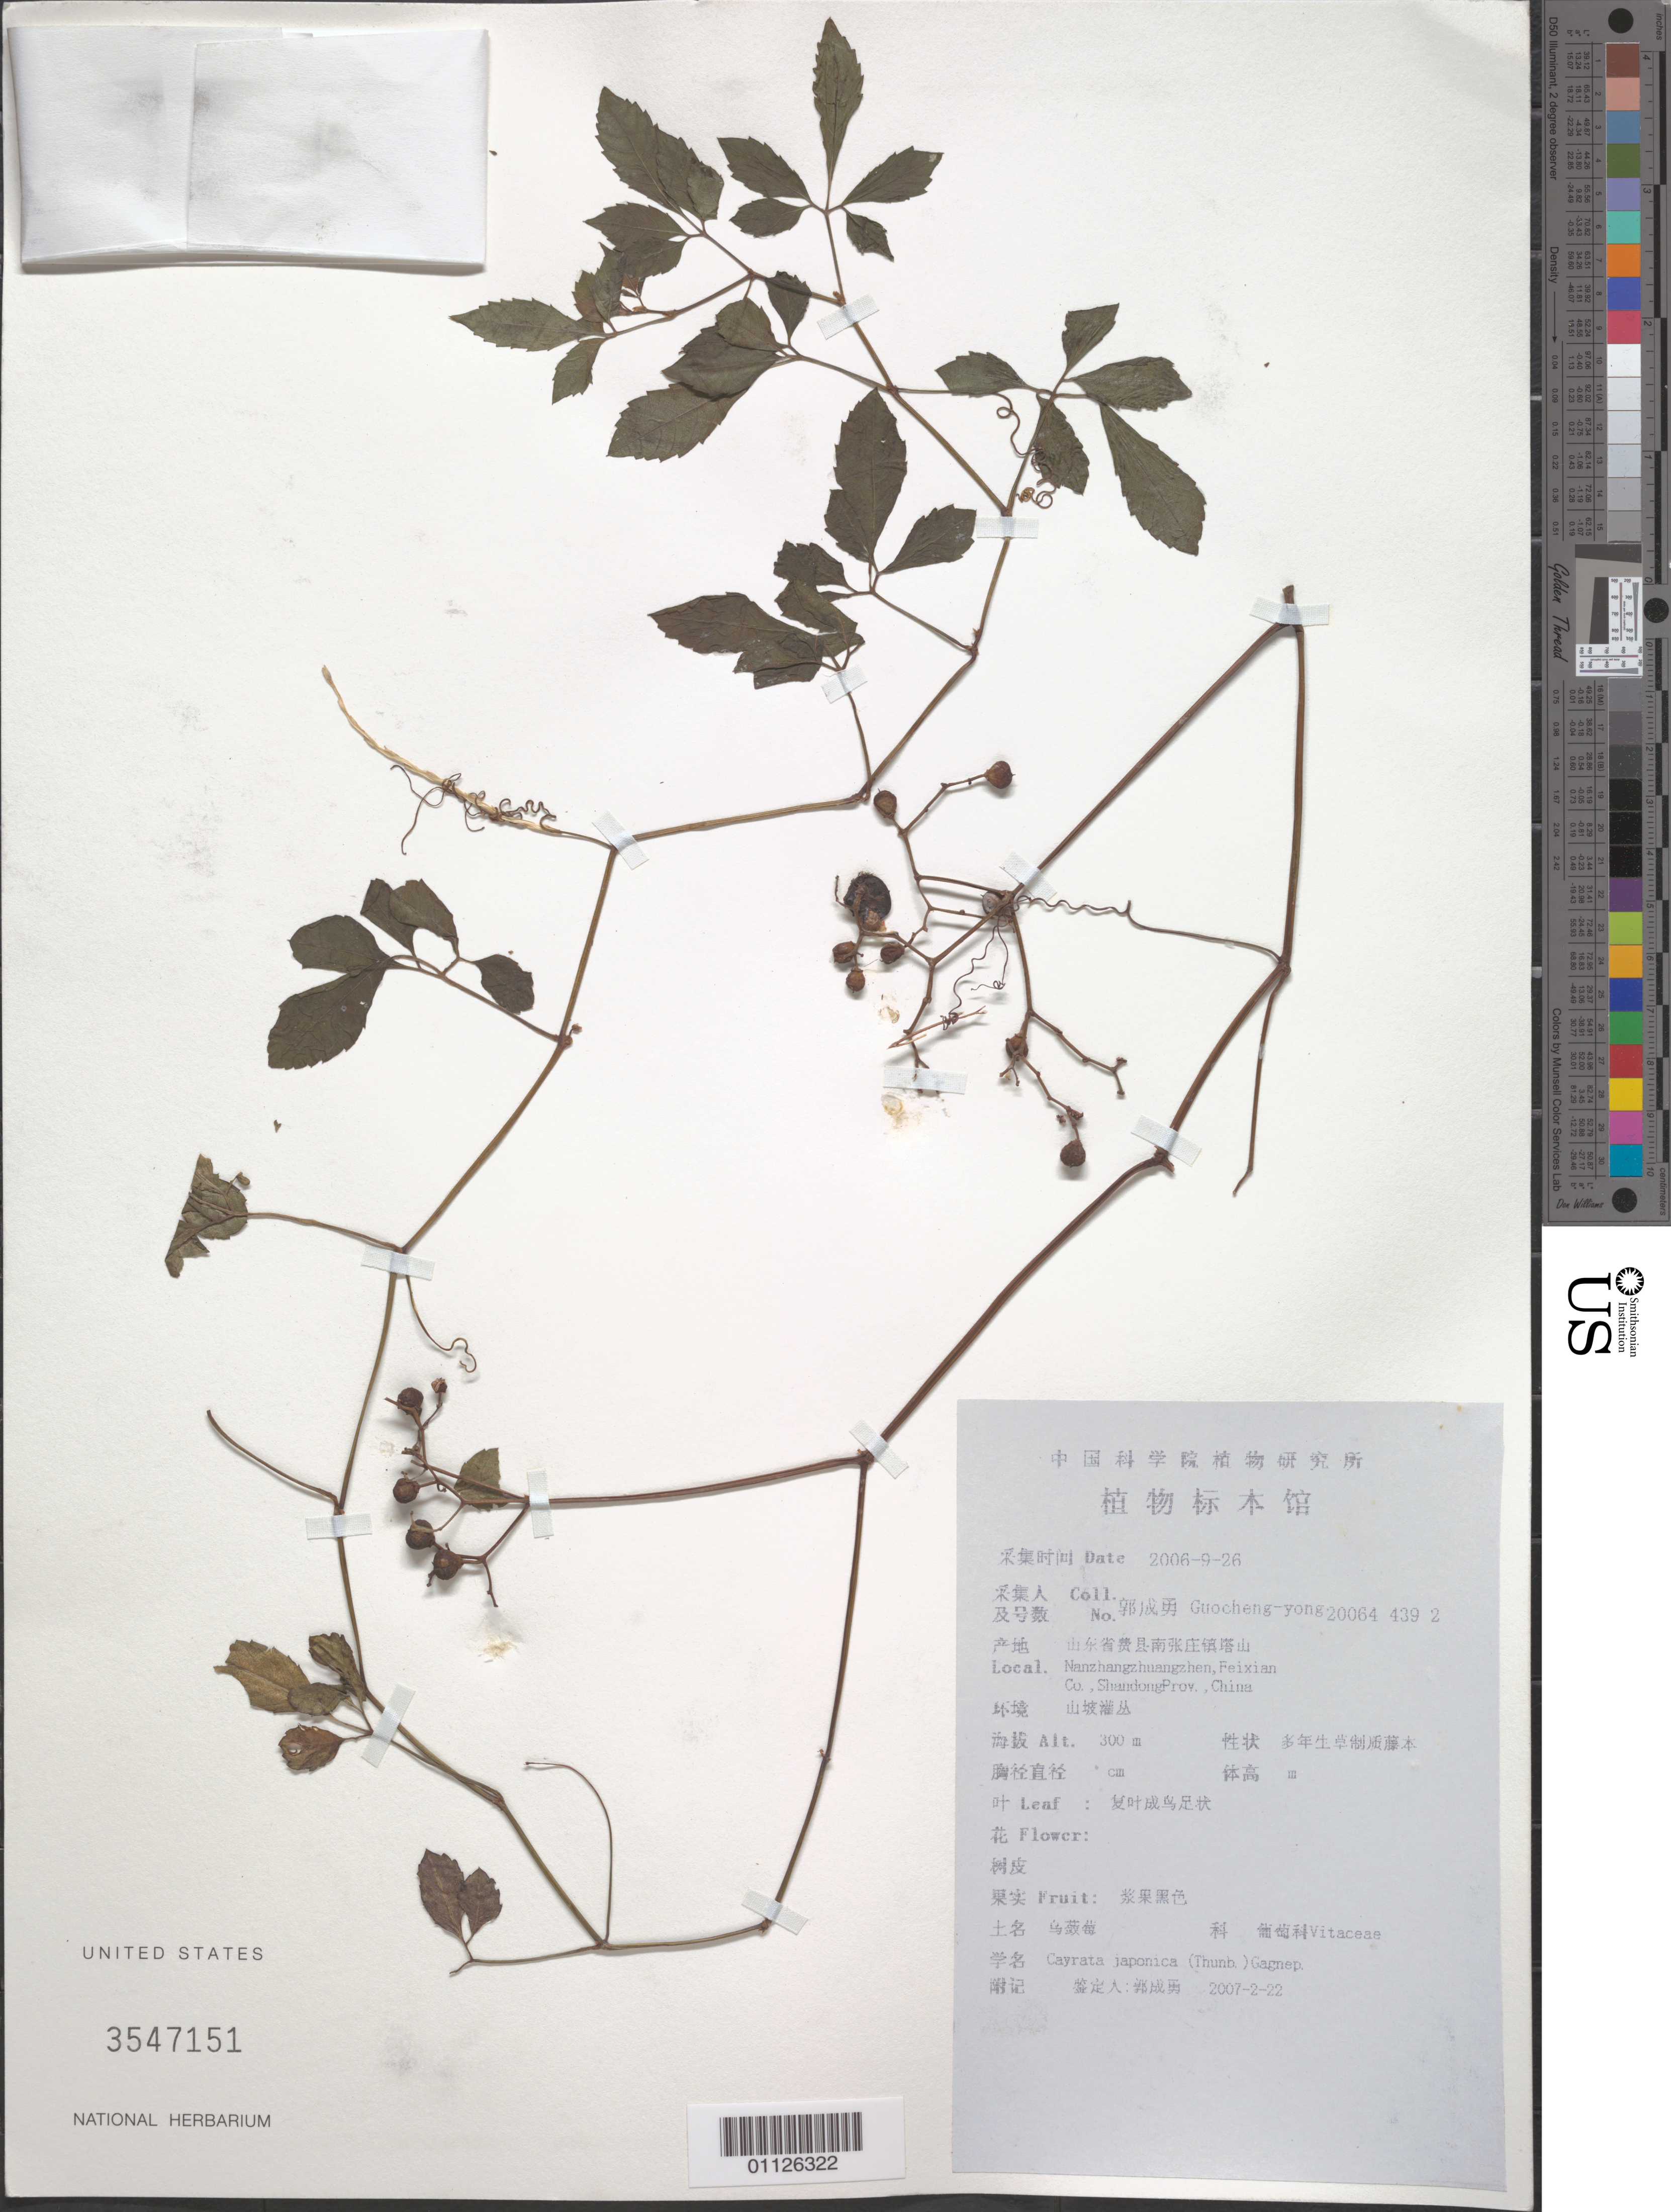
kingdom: Plantae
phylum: Tracheophyta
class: Magnoliopsida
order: Vitales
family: Vitaceae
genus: Causonis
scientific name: Causonis japonica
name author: (Thunb.) Raf.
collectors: Guo cheng-yong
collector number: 20064 439 2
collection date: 2006-09-26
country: China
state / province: Shandong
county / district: Feixian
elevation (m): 300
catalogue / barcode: US 3547151